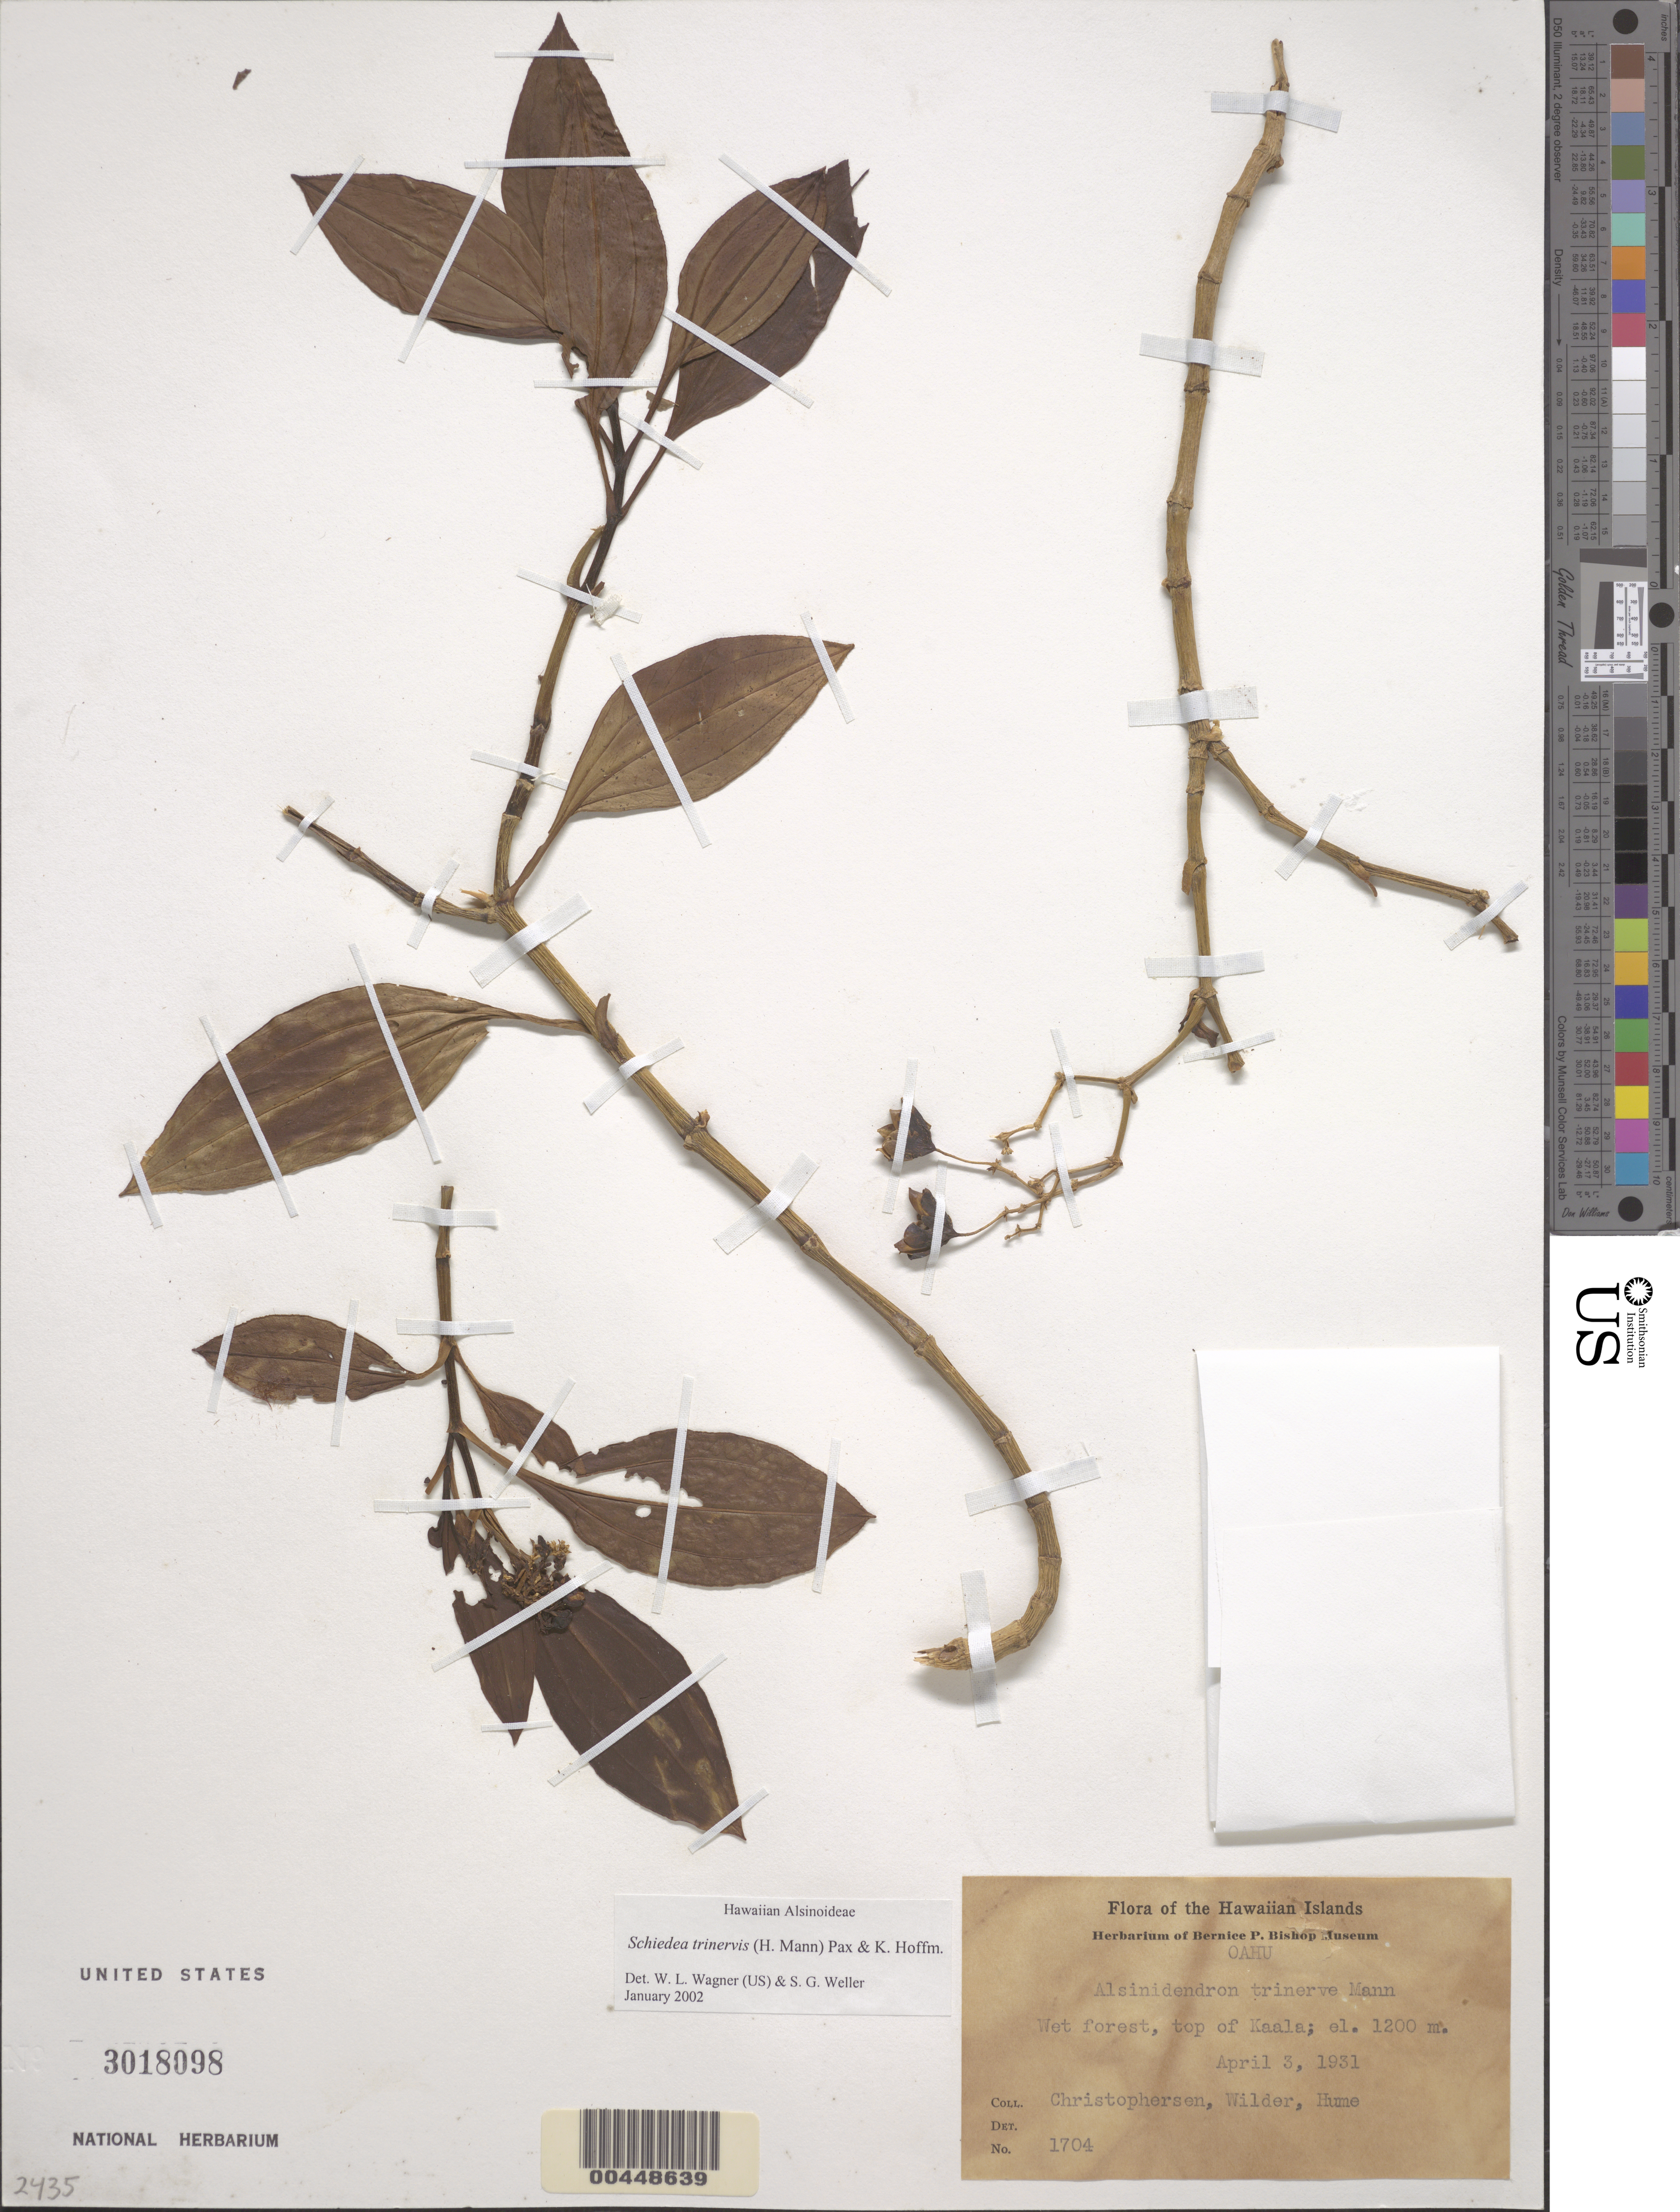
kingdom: Plantae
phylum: Tracheophyta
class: Magnoliopsida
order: Caryophyllales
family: Caryophyllaceae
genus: Schiedea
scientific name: Schiedea trinervis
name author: (H. Mann) Pax & K. Hoffm.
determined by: Wagner, W. L.; Weller, Stephen G.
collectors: -. Christopherson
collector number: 1704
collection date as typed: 8 Apr ??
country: United States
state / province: Hawaii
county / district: Honolulu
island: Oahu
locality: Top of Kaela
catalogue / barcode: US 3018098